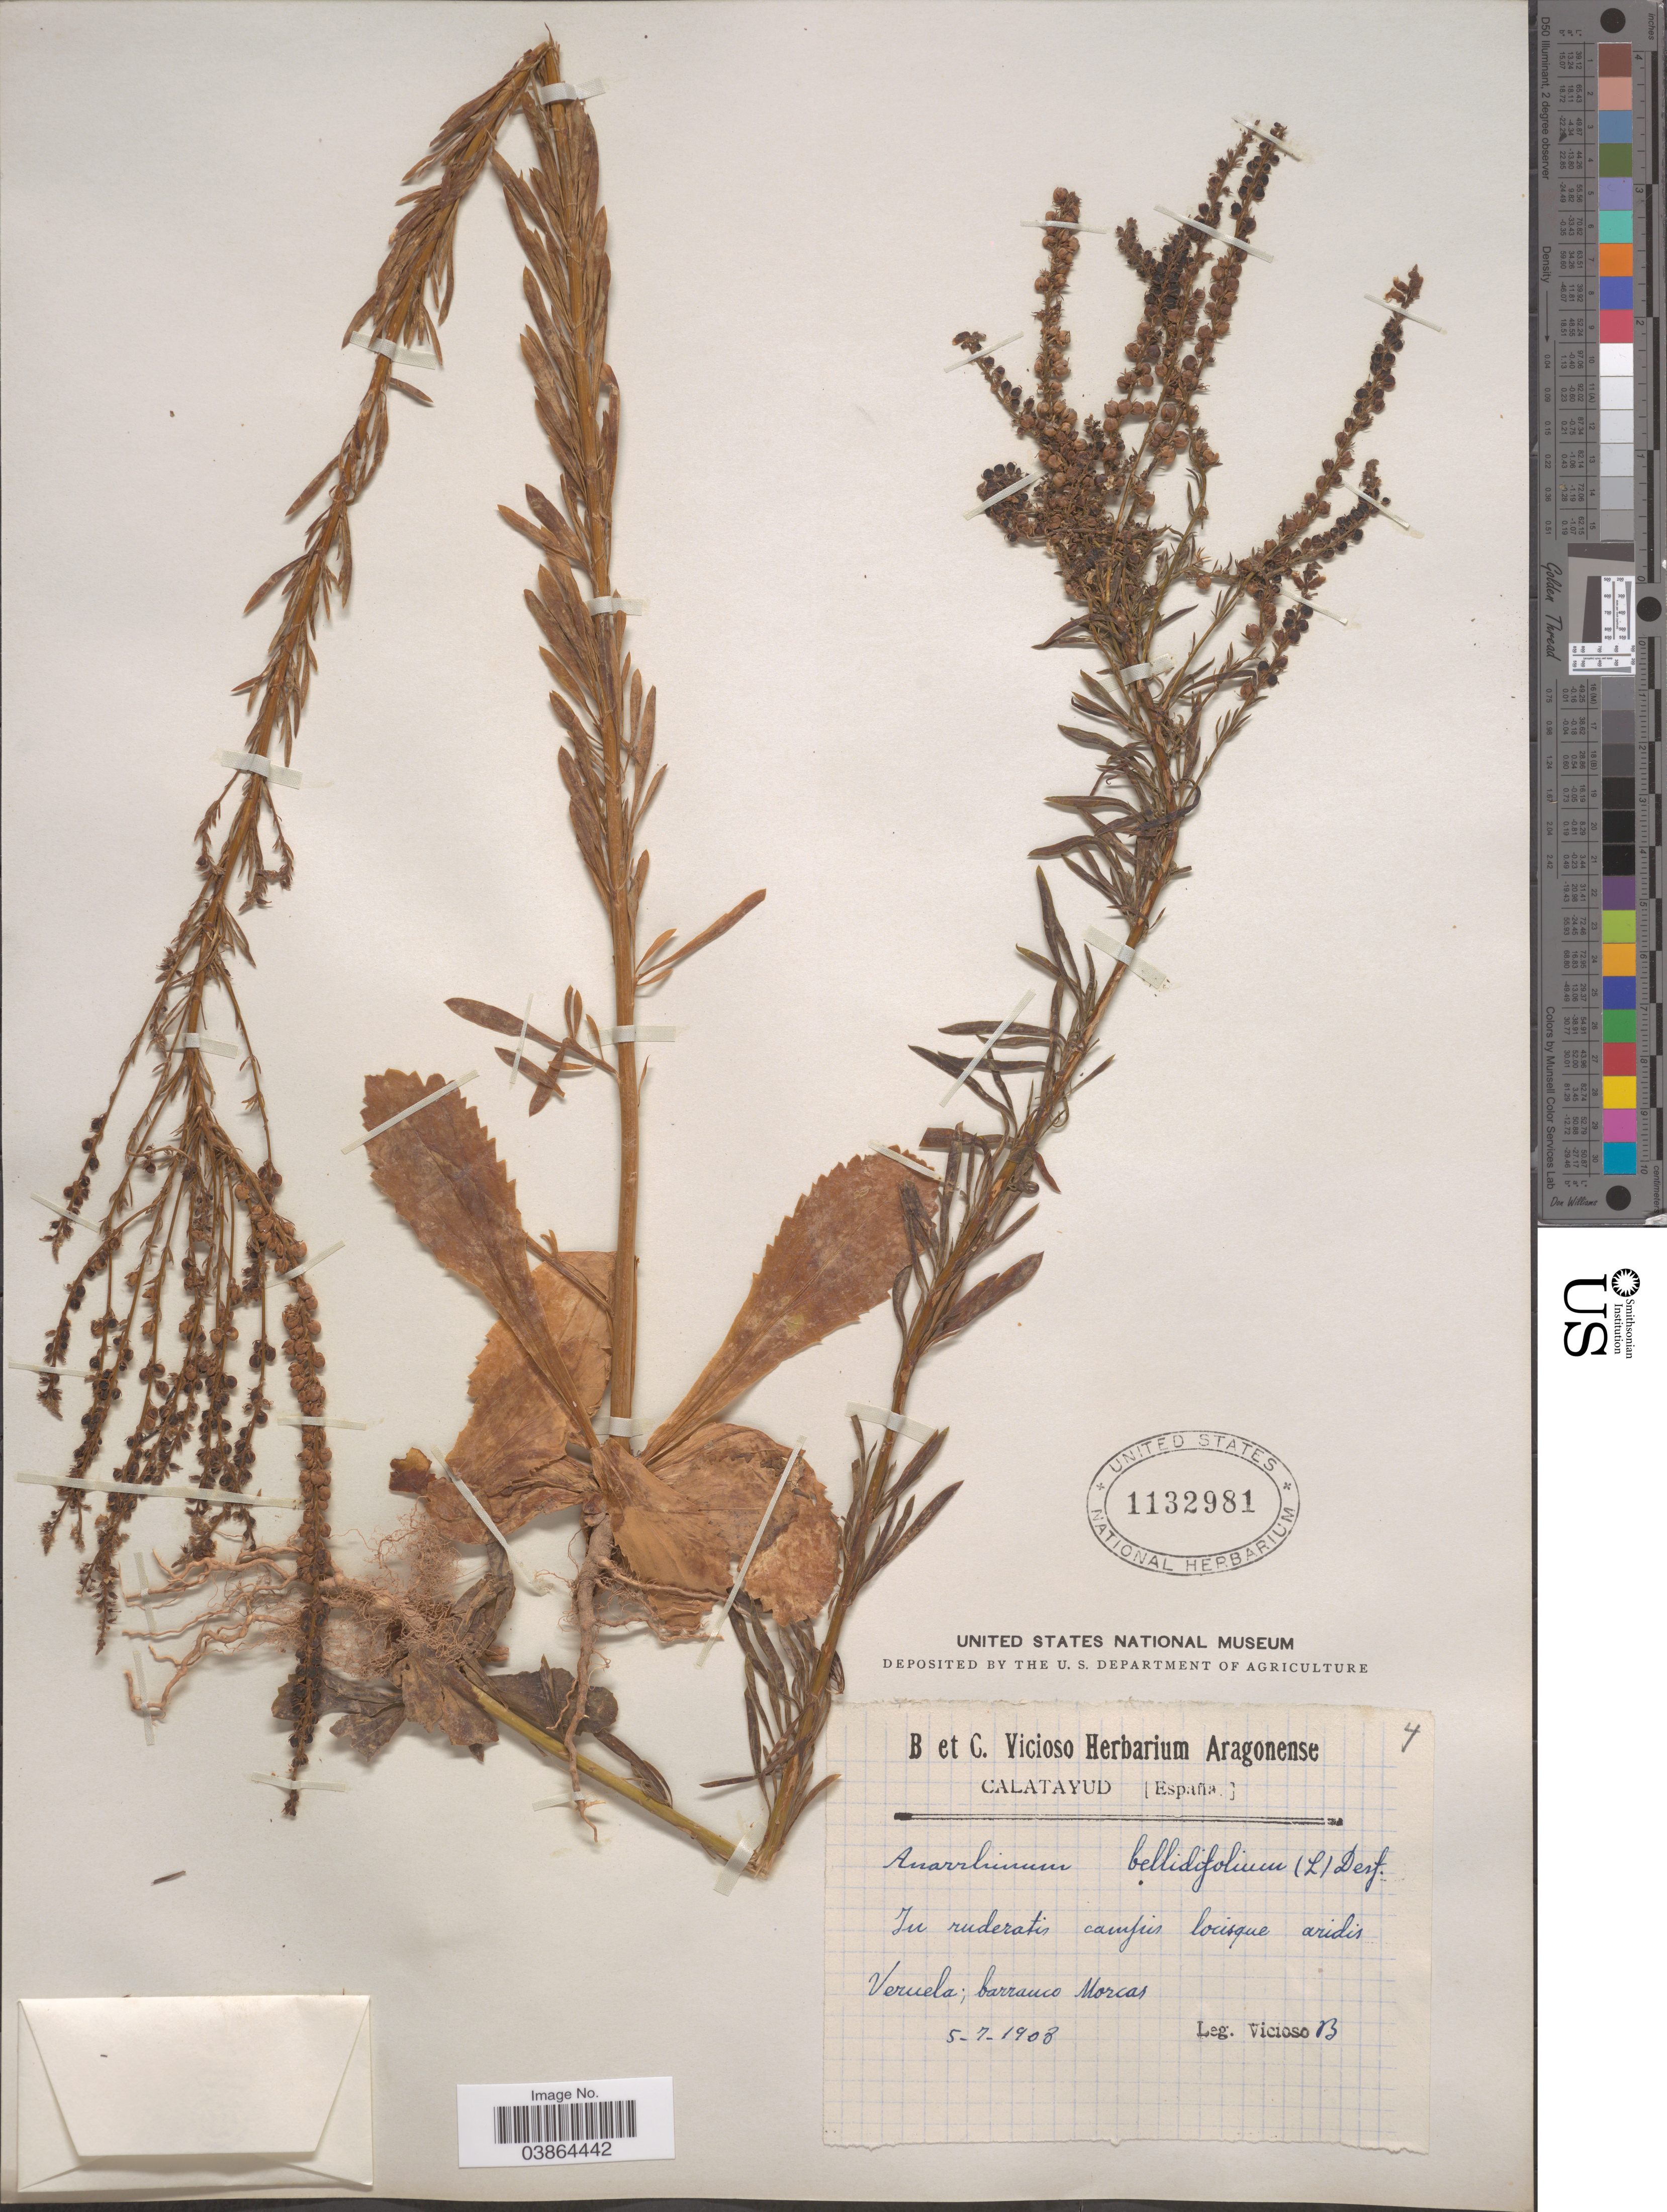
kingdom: Plantae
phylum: Tracheophyta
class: Magnoliopsida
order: Lamiales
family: Plantaginaceae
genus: Anarrhinum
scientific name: Anarrhinum bellidifolium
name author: (L.) Willd.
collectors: Vicioso, B.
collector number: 7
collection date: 1908-07-05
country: Spain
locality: Calatayud. In ruderatis campis locisque aridis. Veruel; barranco Morcas.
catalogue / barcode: US 1132981